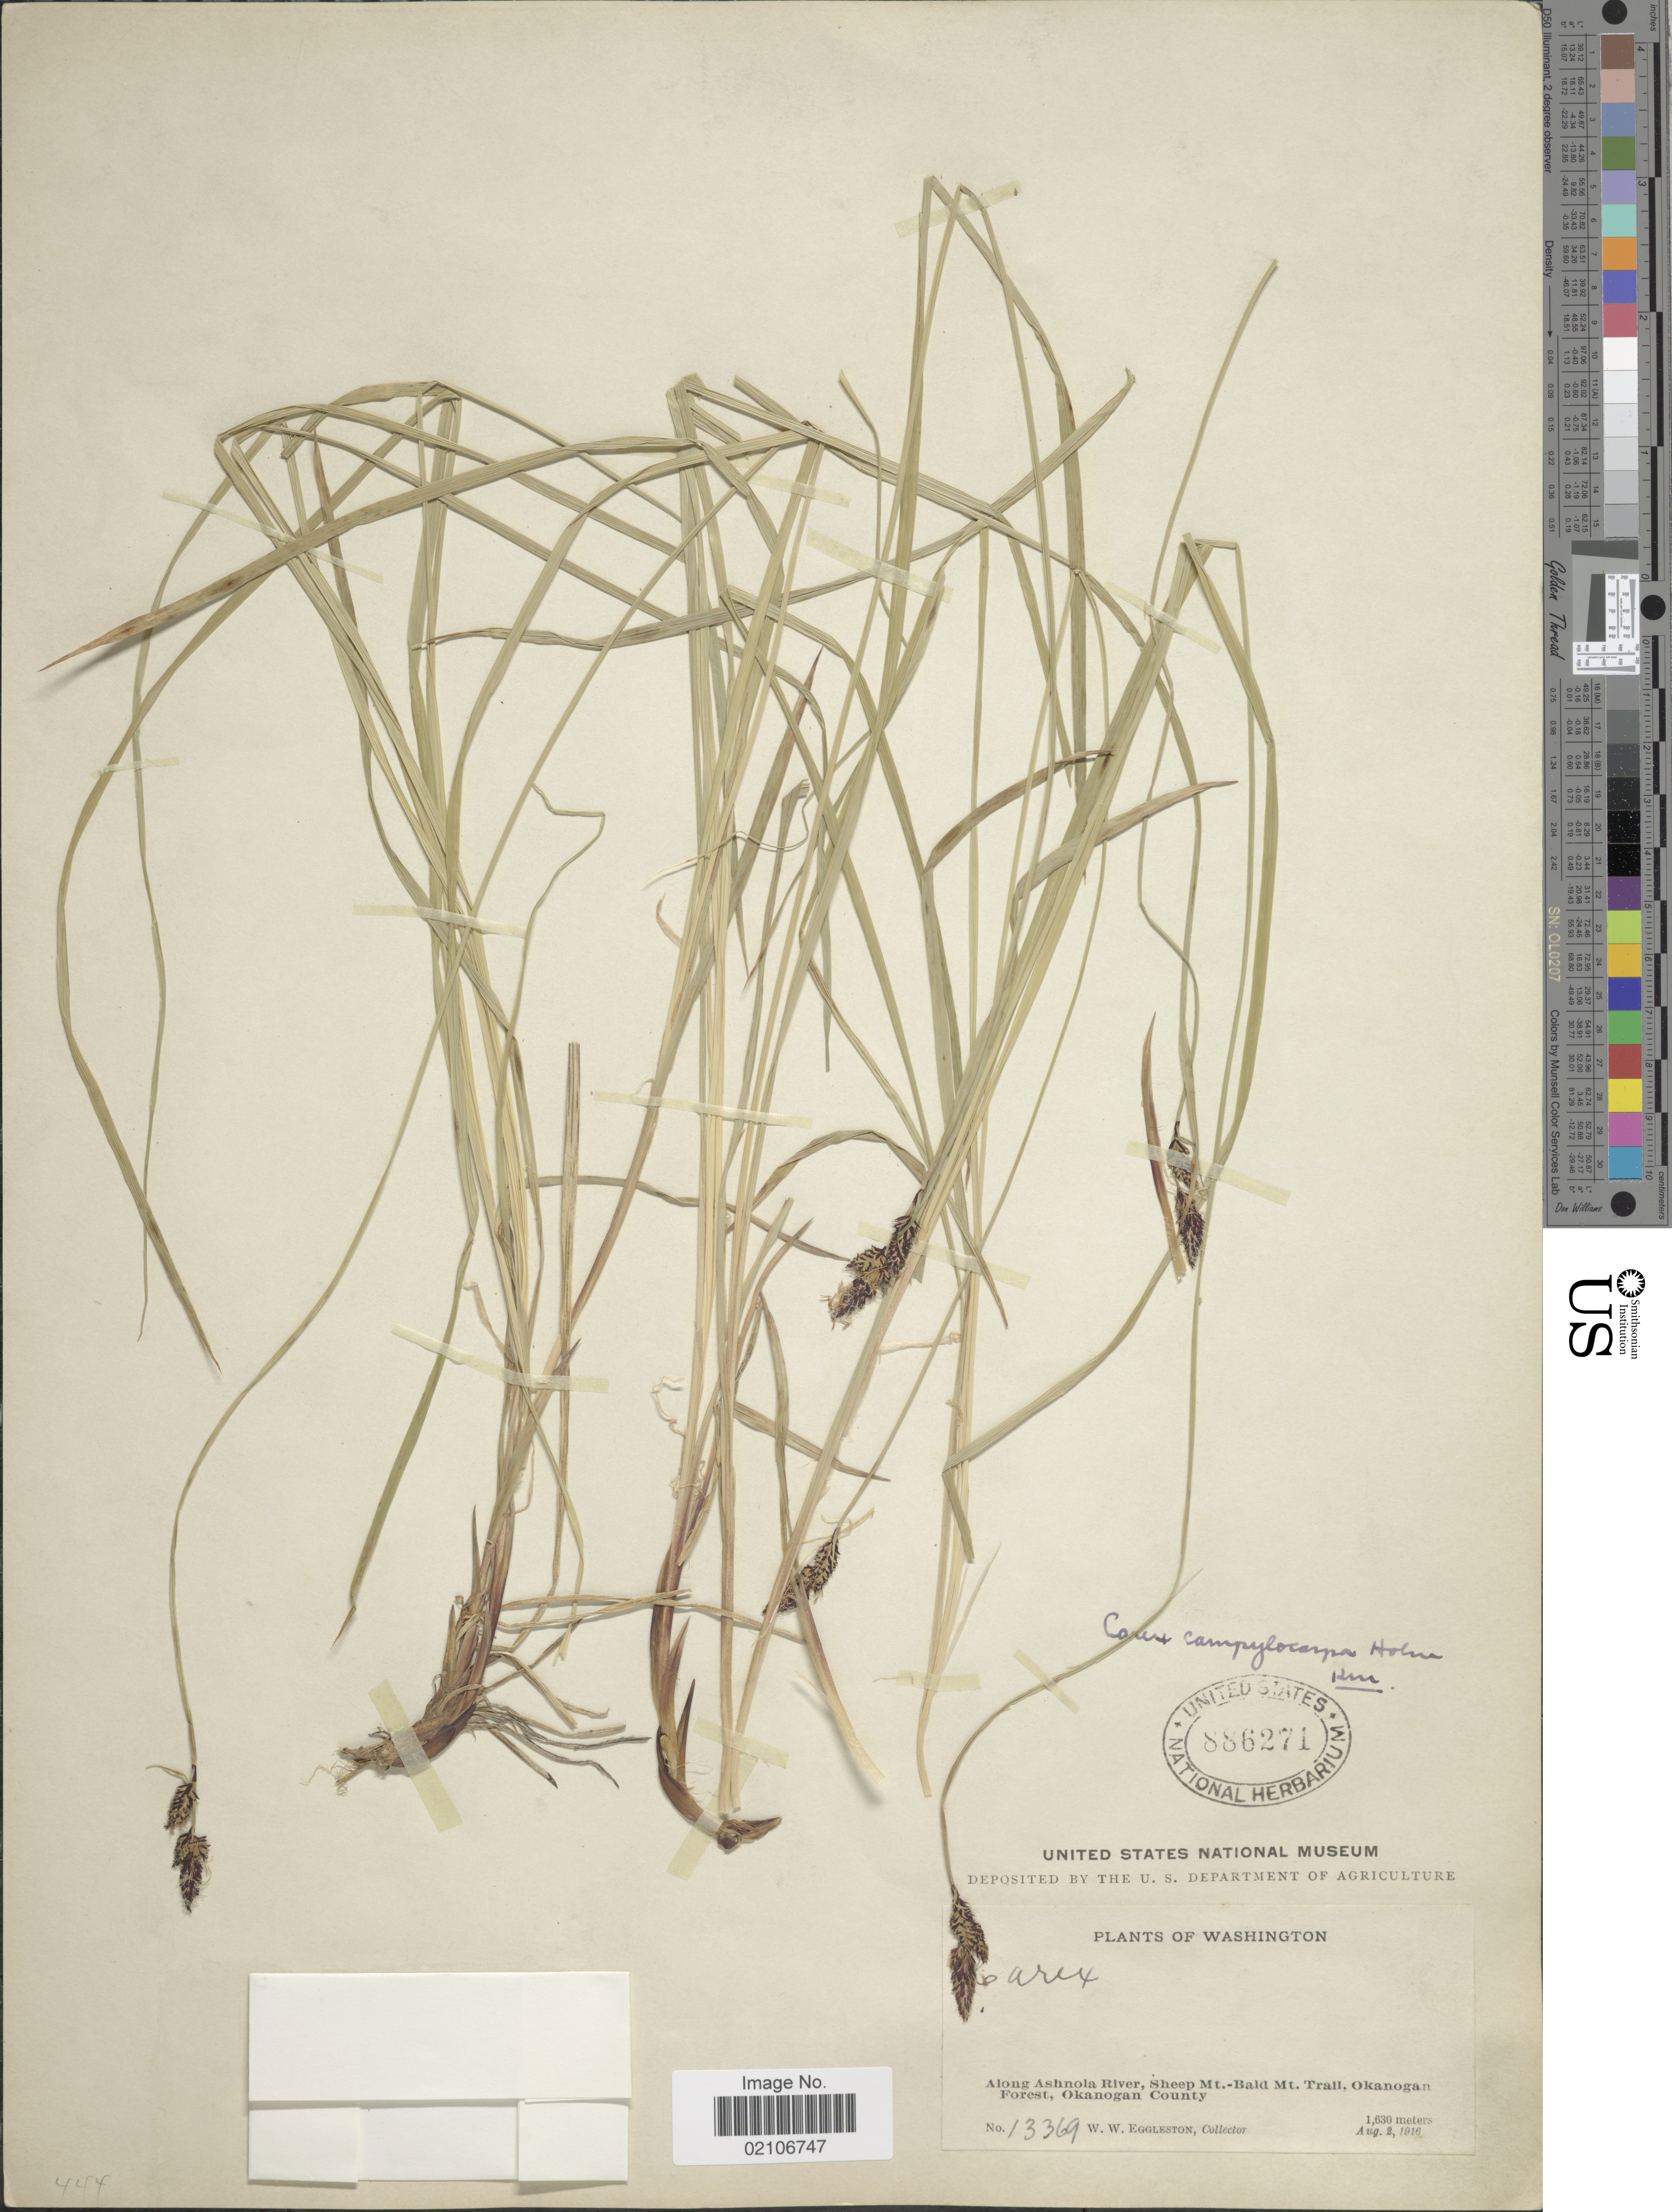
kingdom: Plantae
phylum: Tracheophyta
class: Liliopsida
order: Poales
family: Cyperaceae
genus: Carex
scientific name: Carex scopulorum var. bracteosa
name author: (L.H. Bailey) F.J. Herm.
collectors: W. W. Eggleston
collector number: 13369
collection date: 1916-08-02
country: United States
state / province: Washington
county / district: Okanogan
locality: Along Ashnola River, Sheep Mt. -Bald Mt TRail, Okanogan Forest, Okanogan County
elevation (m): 1630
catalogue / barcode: US 886271